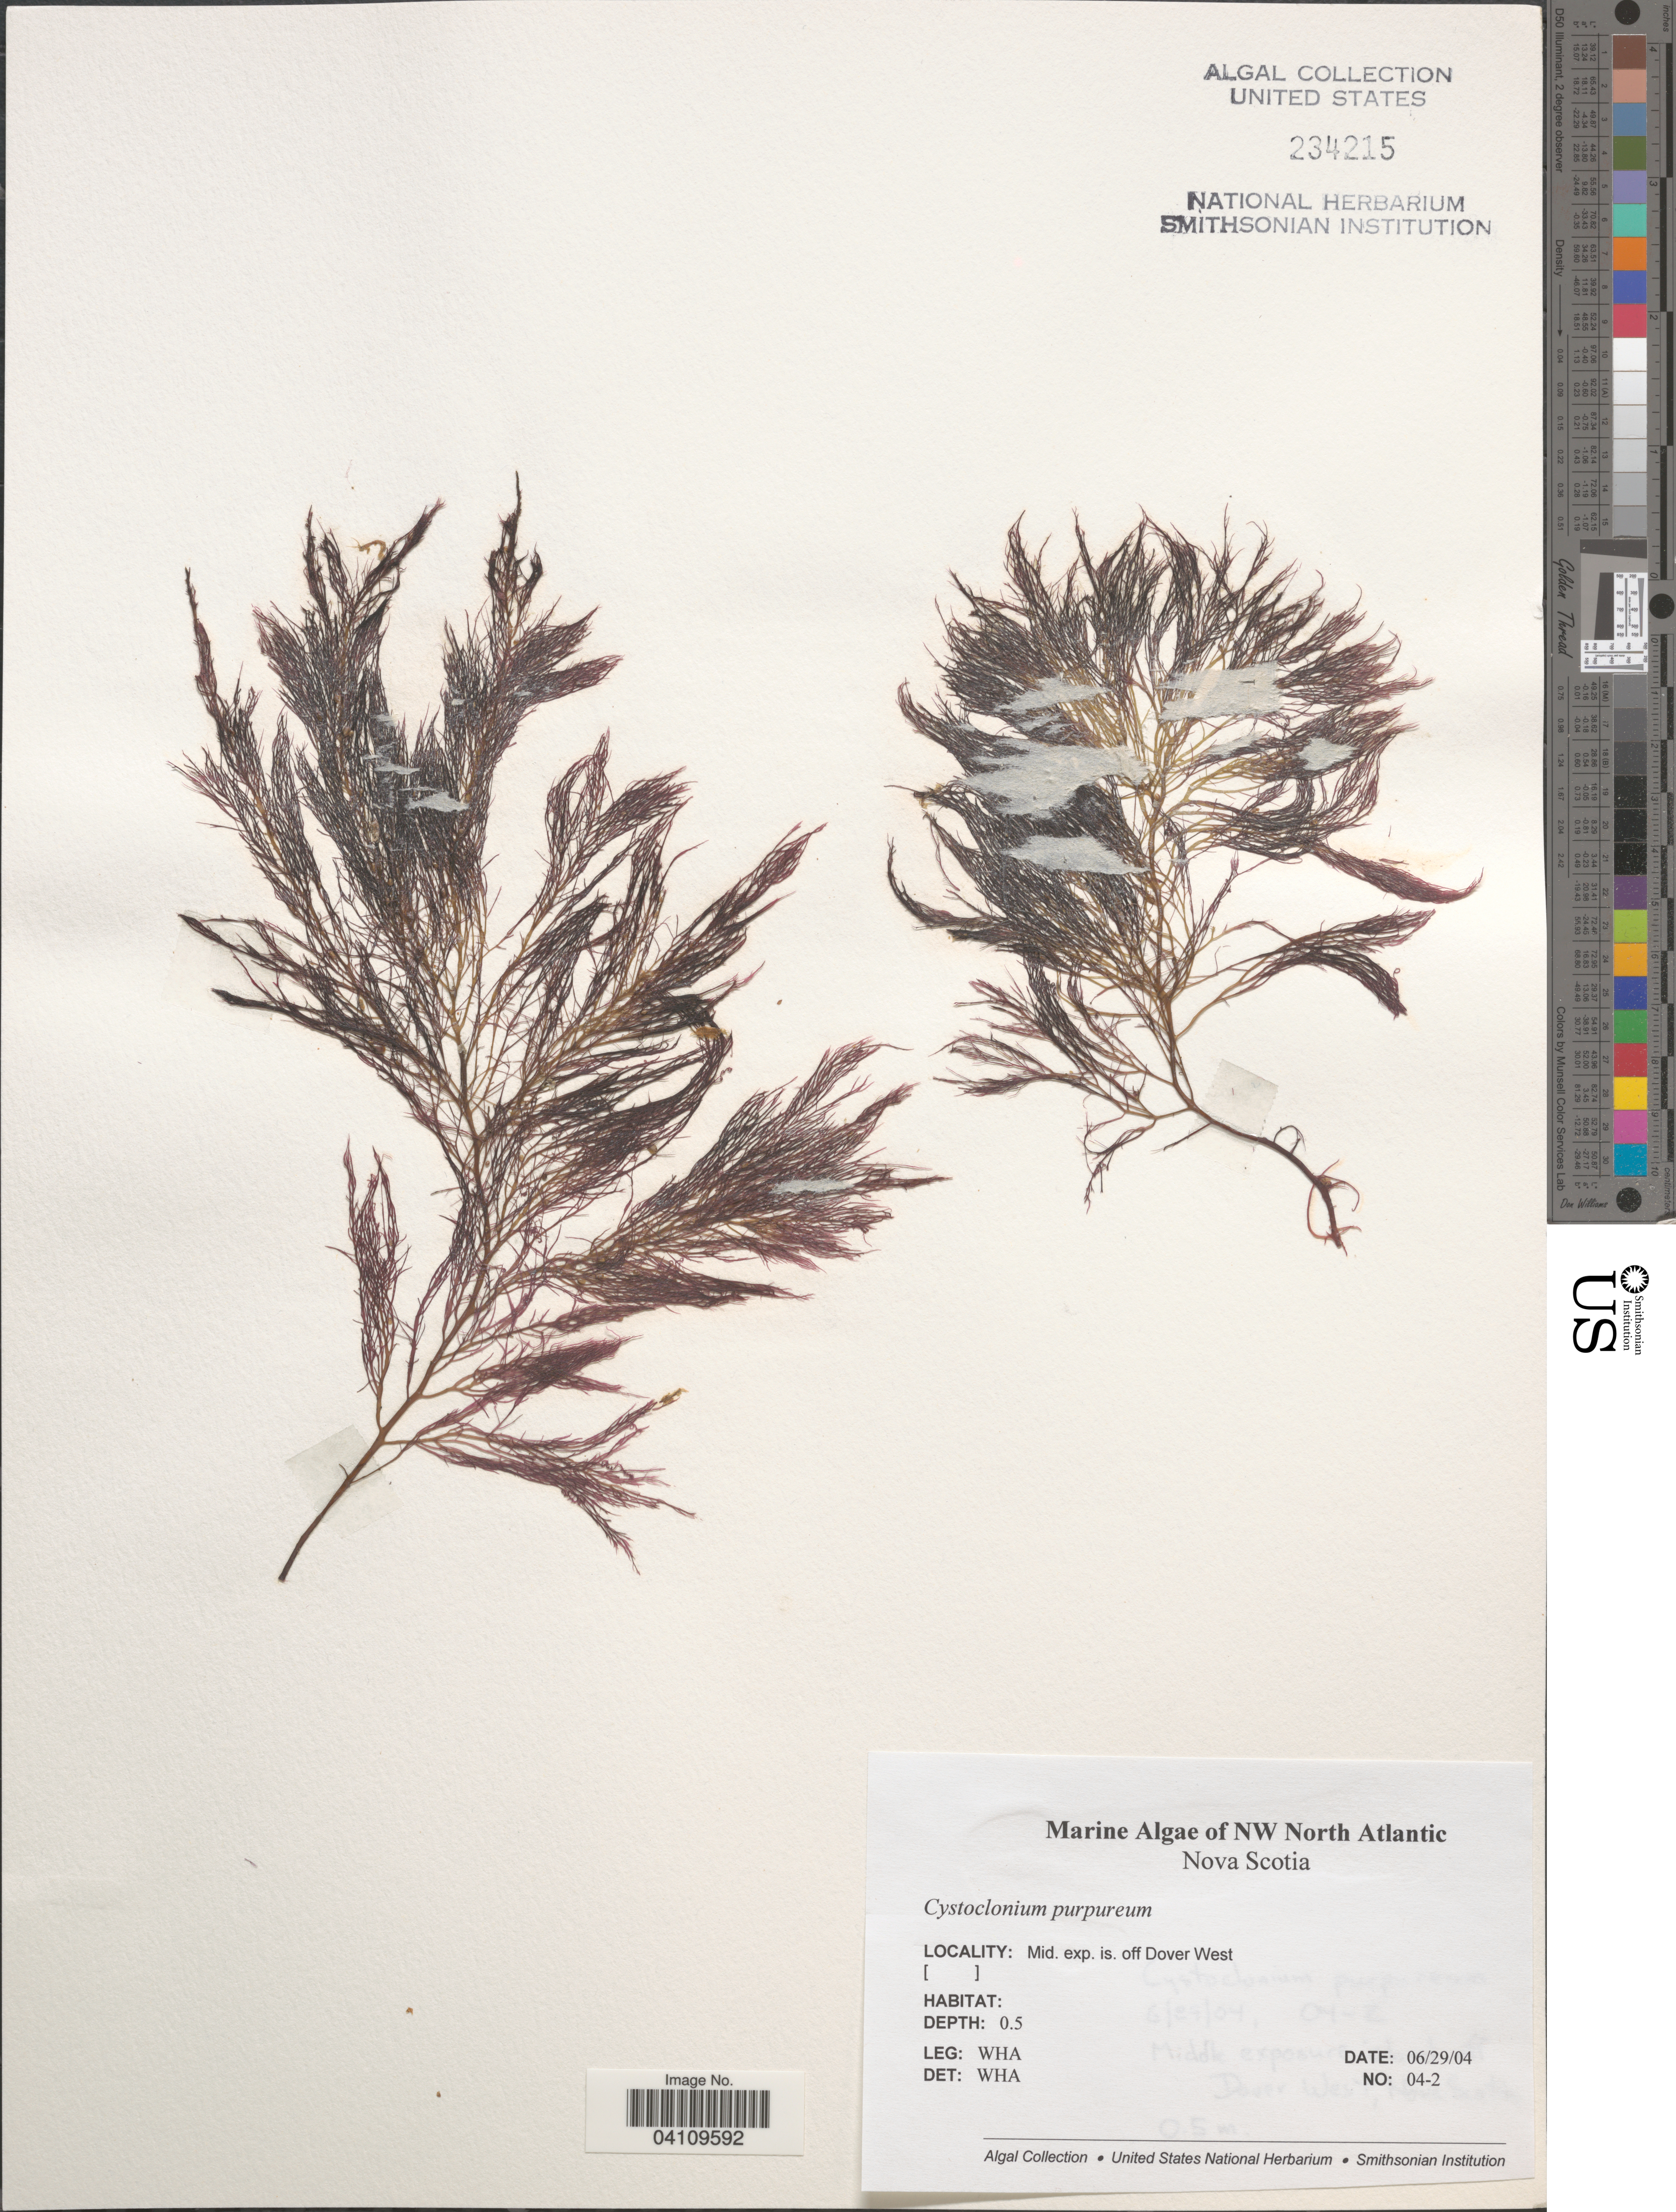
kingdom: Plantae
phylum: Rhodophyta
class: Florideophyceae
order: Gigartinales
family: Cystocloniaceae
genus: Cystoclonium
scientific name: Cystoclonium purpureum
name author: (Huds.) Batters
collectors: W. H. Adey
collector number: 04-2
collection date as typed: Transcribed d/m/y: 29/6/4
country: Canada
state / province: Nova Scotia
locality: NW North Atlantic. Mild. exp. is. off Dover West.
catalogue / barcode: US 234215